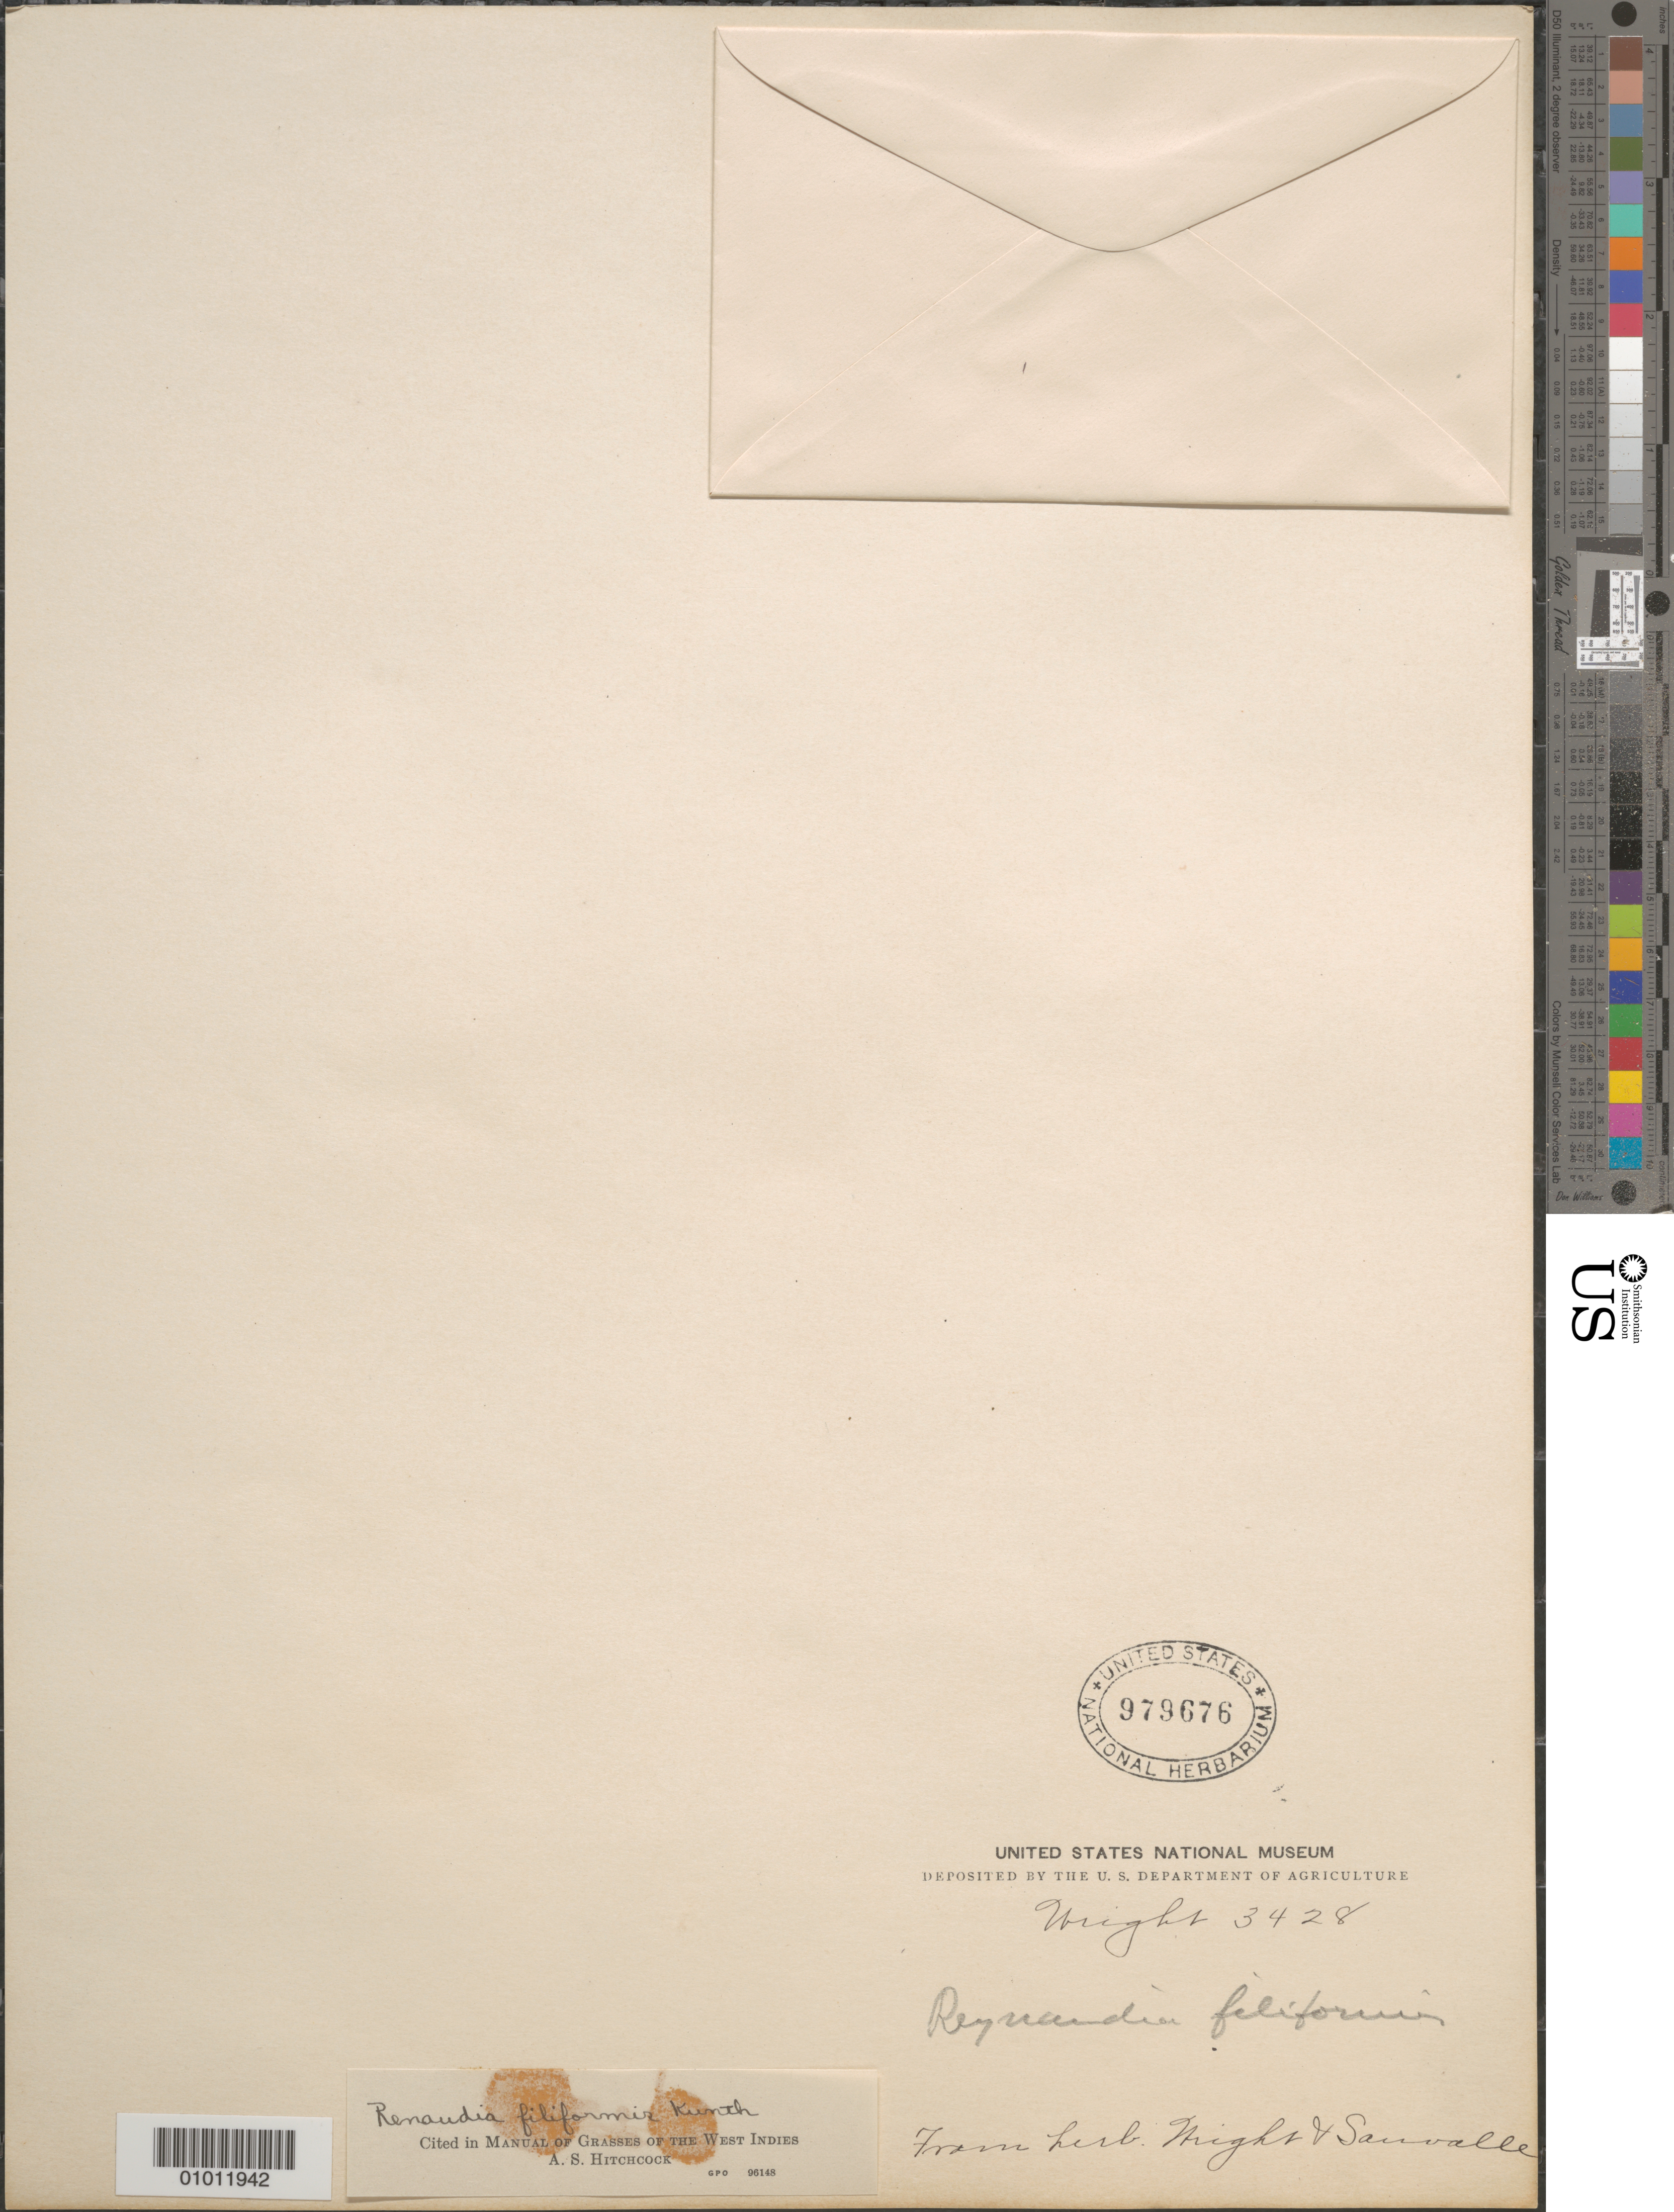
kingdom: Plantae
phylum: Tracheophyta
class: Liliopsida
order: Poales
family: Poaceae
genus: Reynaudia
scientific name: Reynaudia filiformis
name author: (Spreng. ex Schult.) Kunth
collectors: Wright, --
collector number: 3428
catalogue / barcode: US 979676